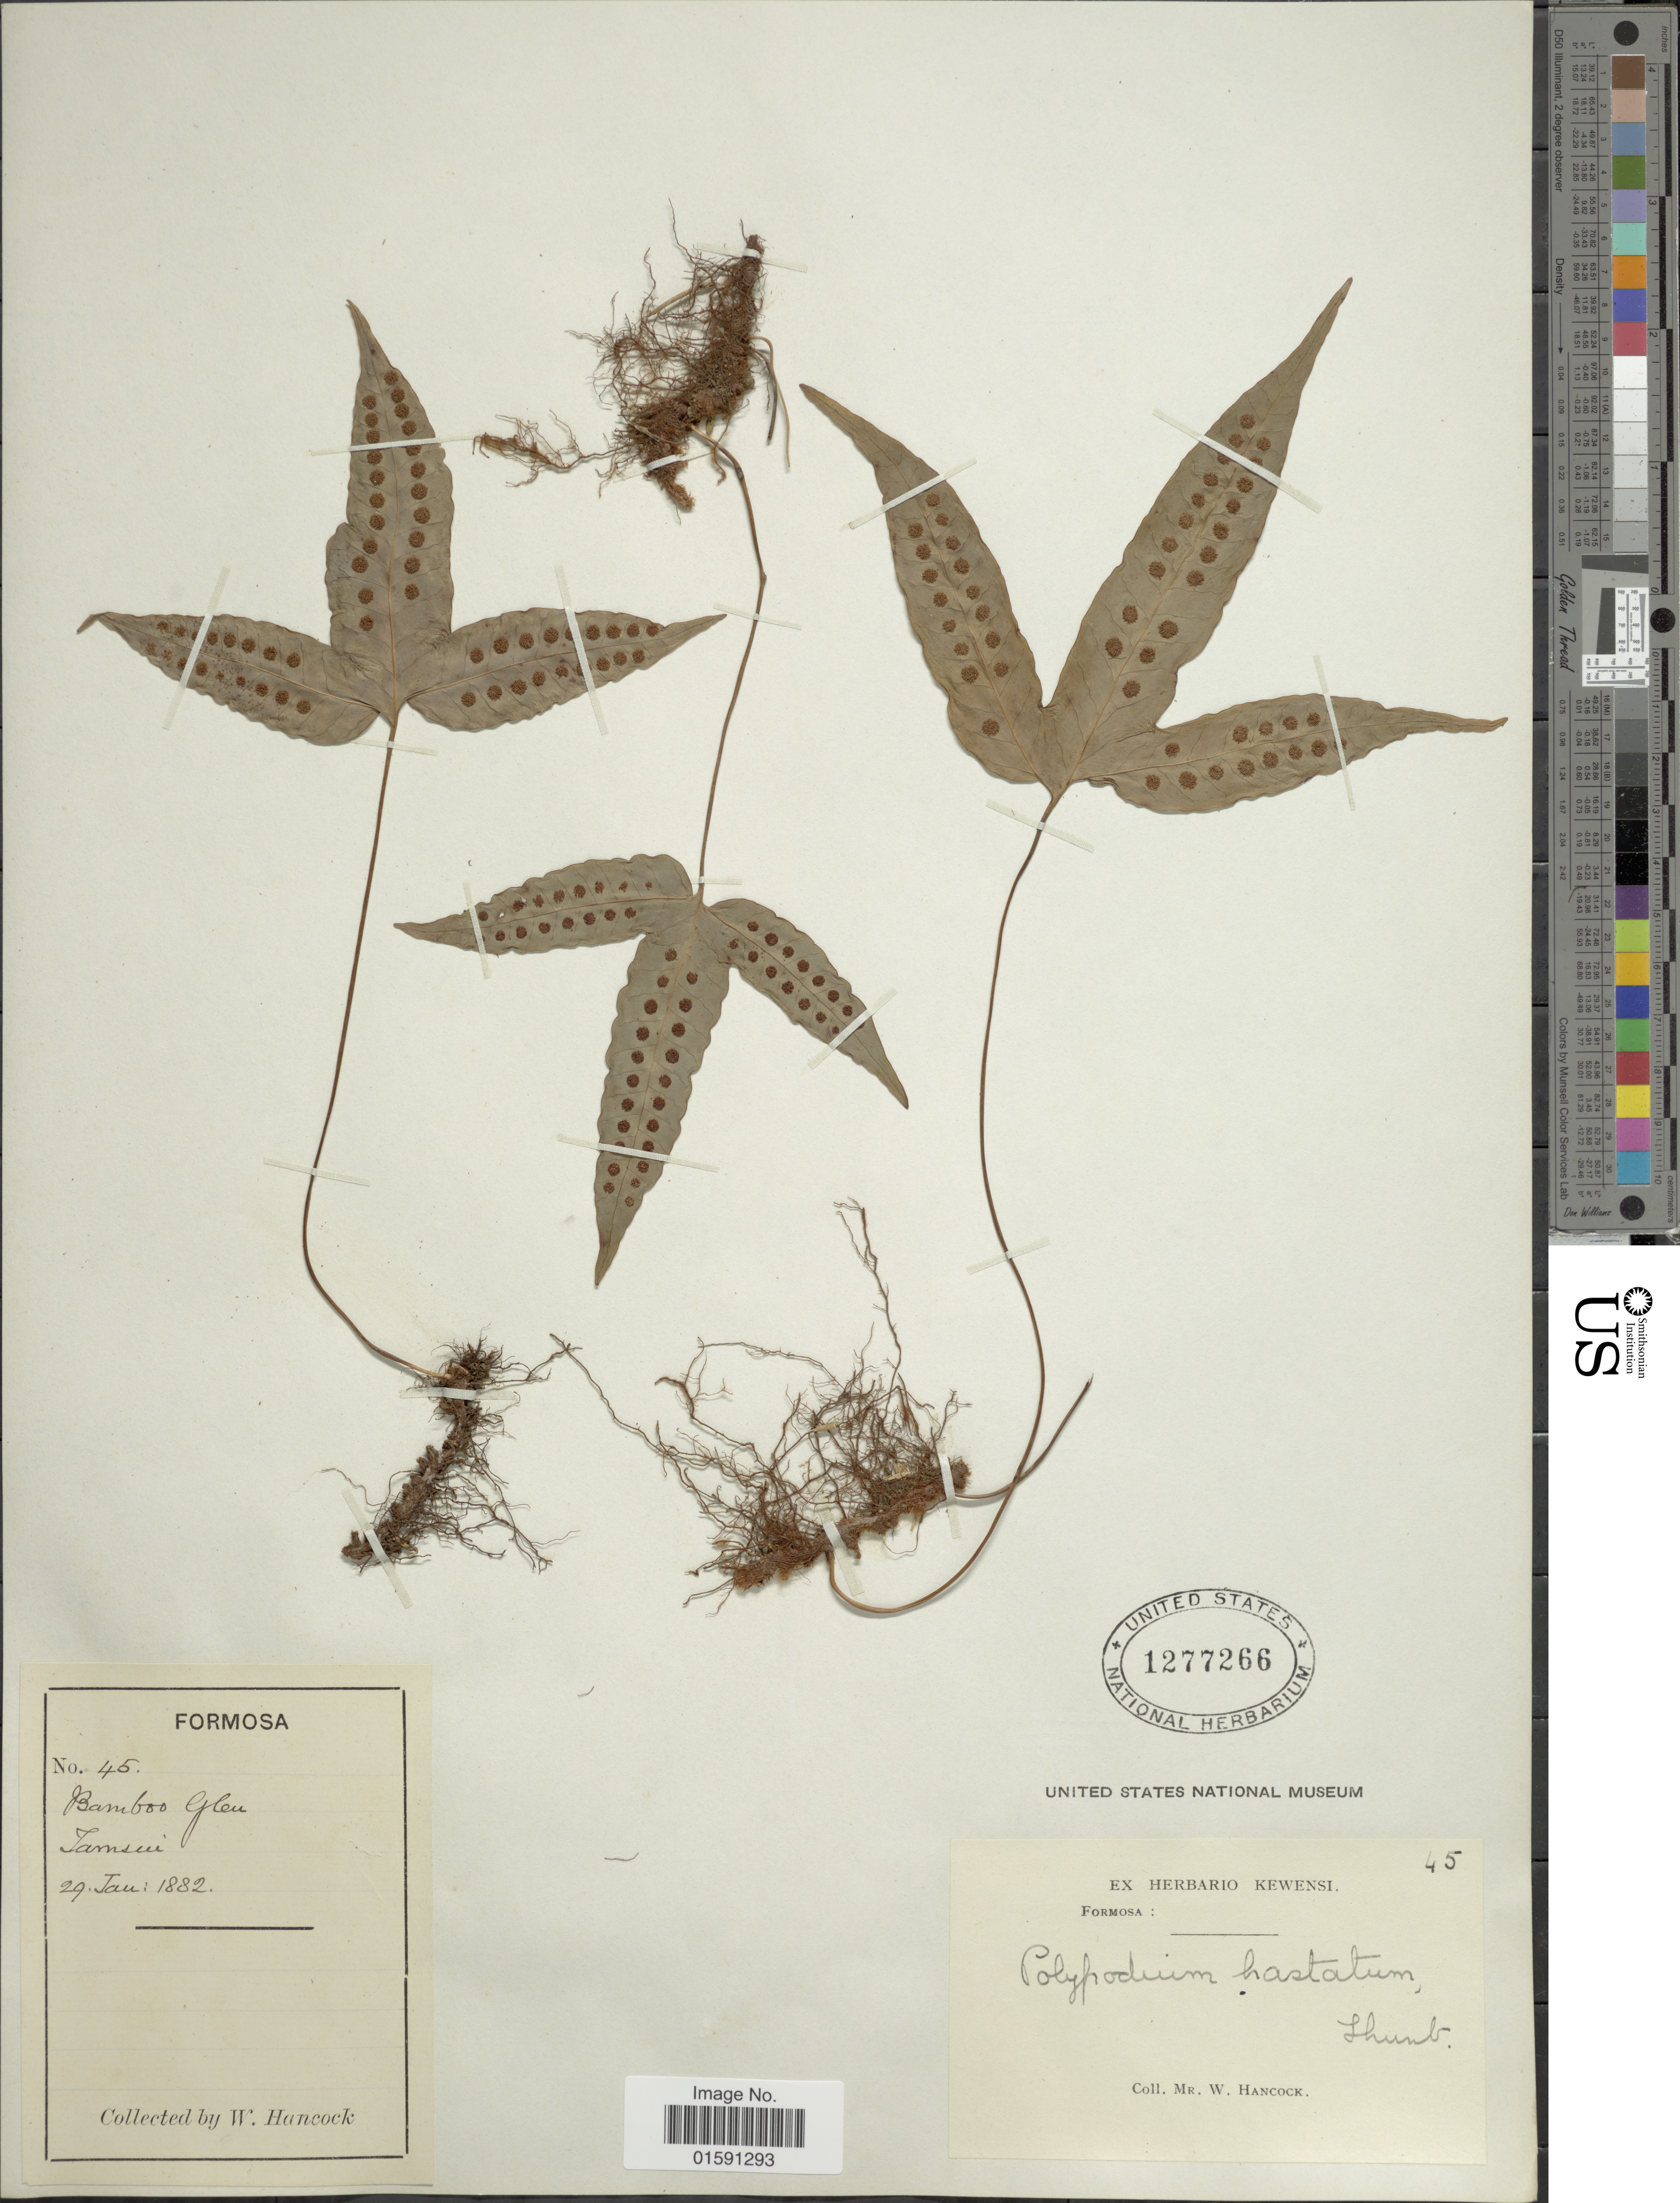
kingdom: Plantae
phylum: Tracheophyta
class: Polypodiopsida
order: Polypodiales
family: Polypodiaceae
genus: Selliguea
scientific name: Selliguea hastata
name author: (Thunb.) Fraser-Jenk.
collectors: W. Hancock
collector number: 45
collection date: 1882-01-29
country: Taiwan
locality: Bamboo Glen, Tamsui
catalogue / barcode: US 1277266